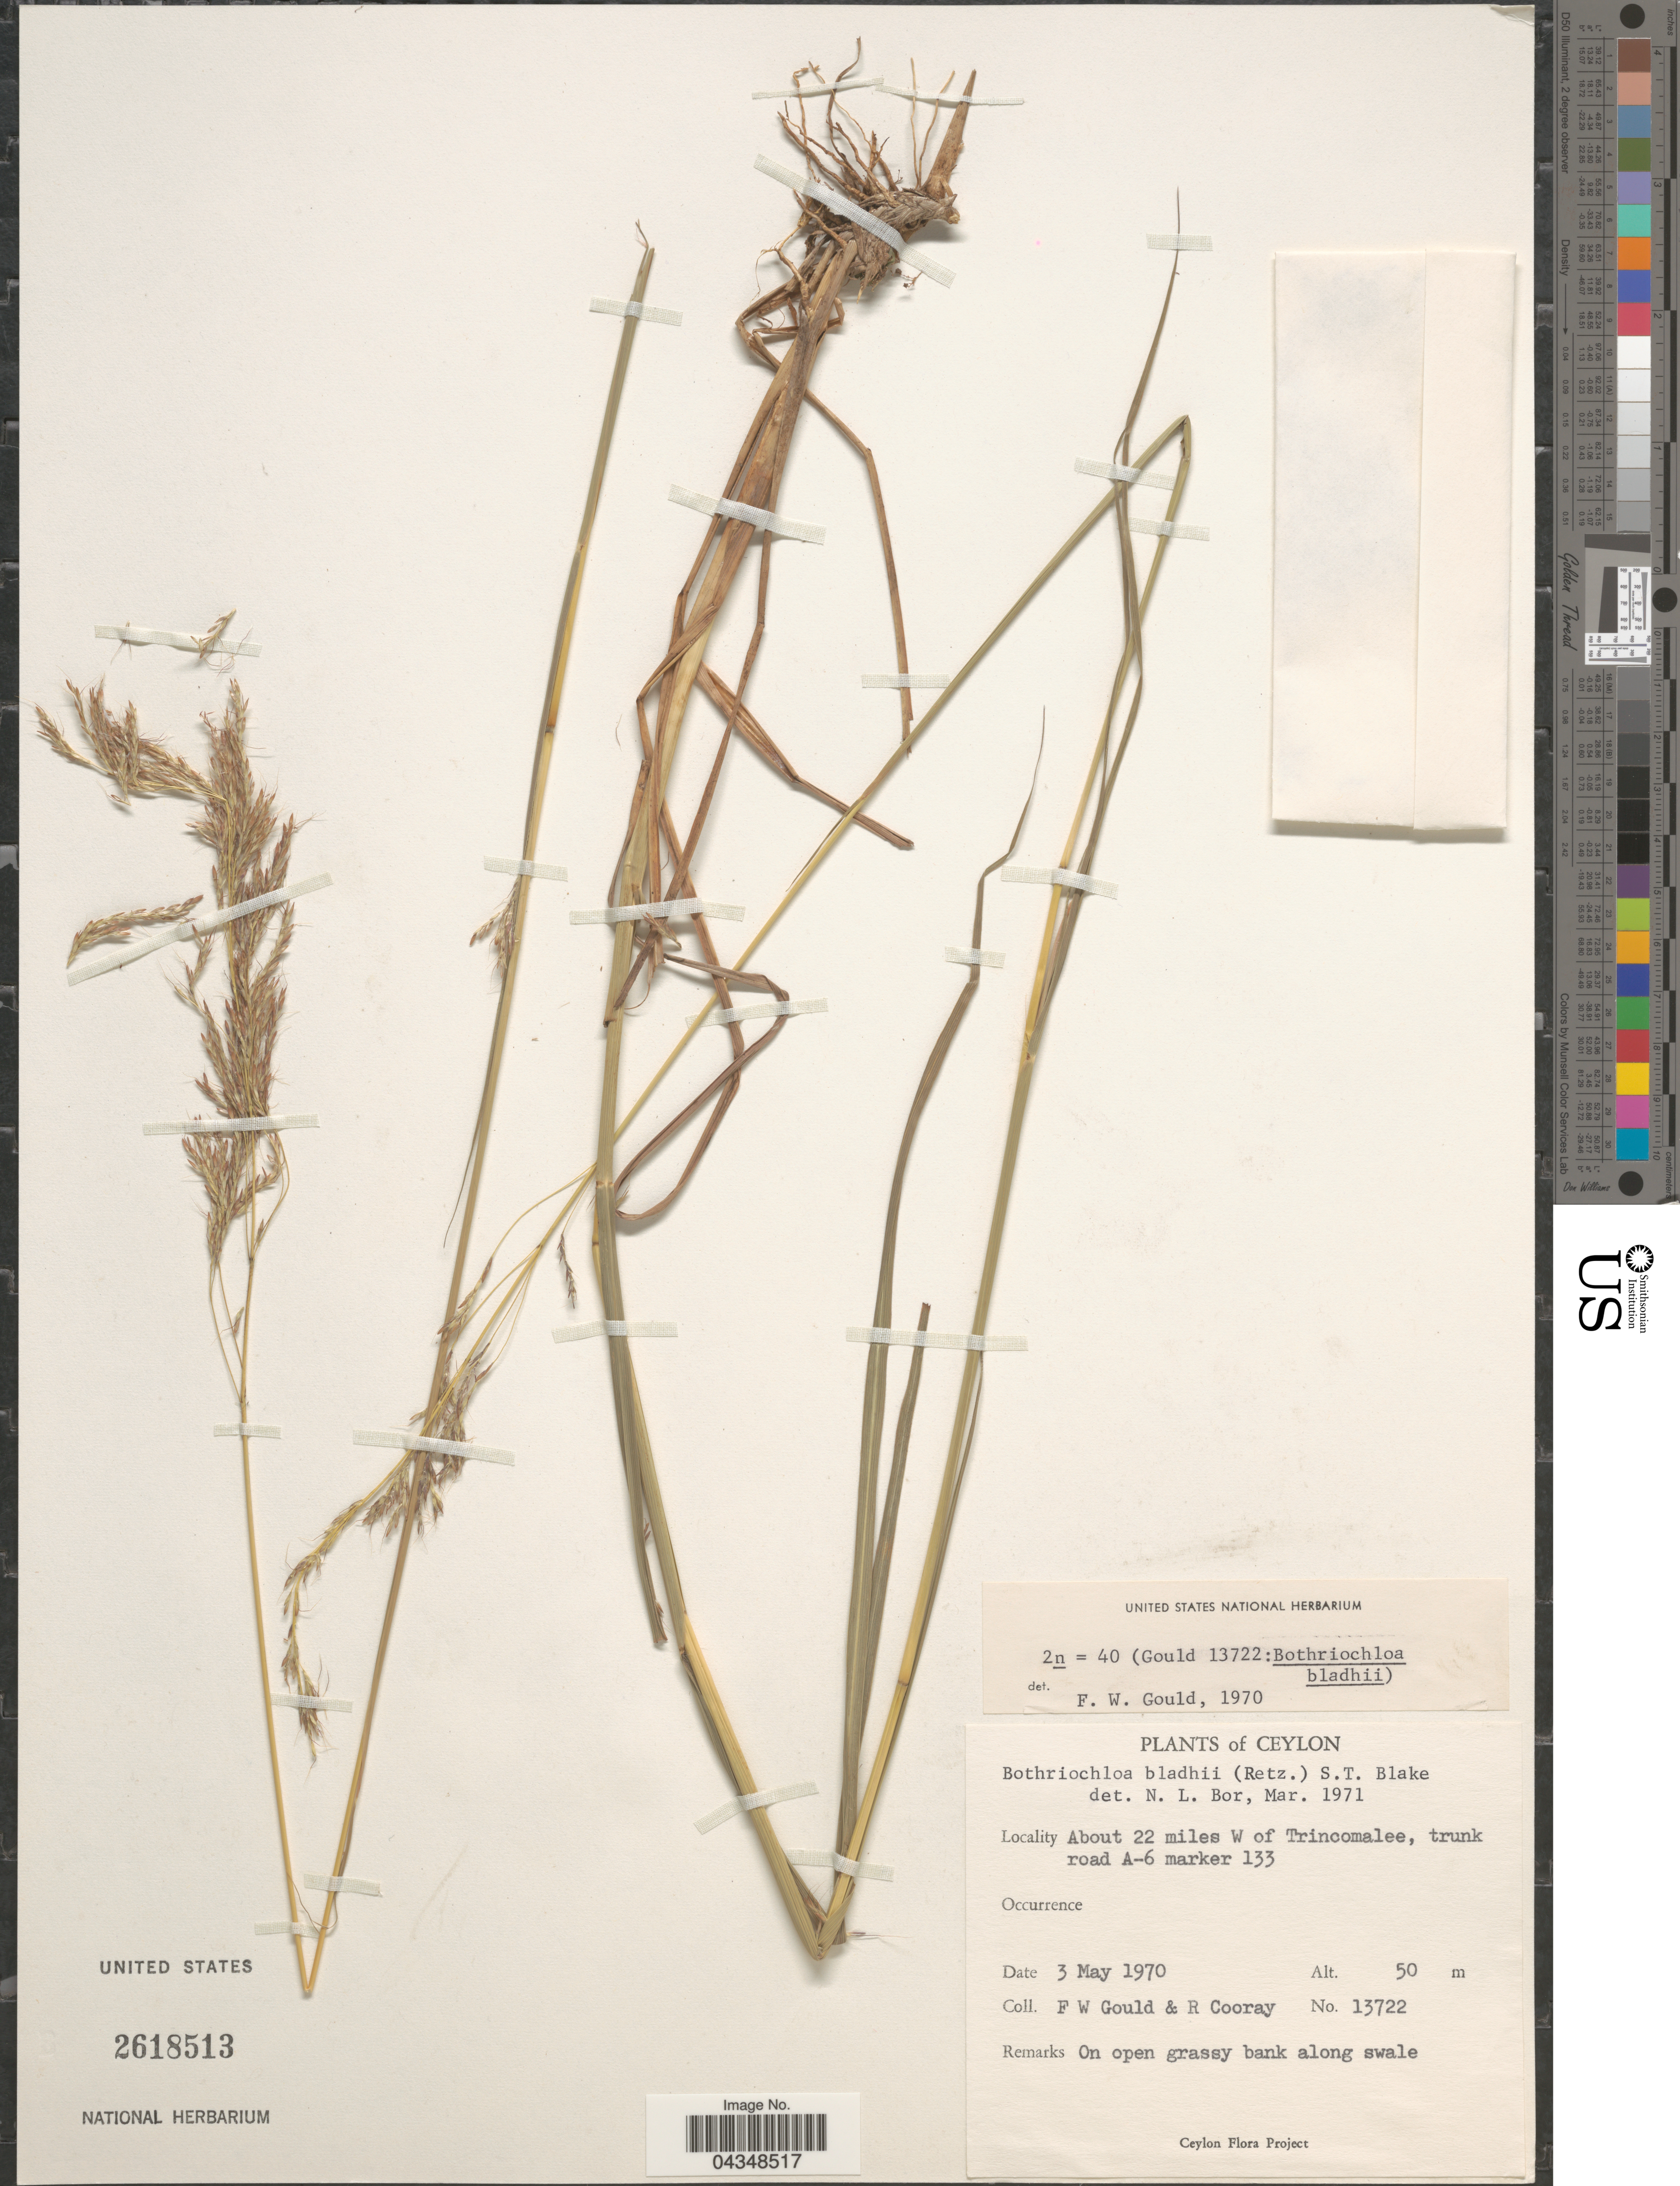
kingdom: Plantae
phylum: Tracheophyta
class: Liliopsida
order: Poales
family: Poaceae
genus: Bothriochloa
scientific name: Bothriochloa bladhii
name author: (Retz.) S.T. Blake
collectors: F. W. Gould & R. Cooray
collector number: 13722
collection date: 1970-05-03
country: Sri Lanka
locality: Ceylon. About 22 miles W of Trincomalee, trunk road A-6 marker 133.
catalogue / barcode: US 2618513